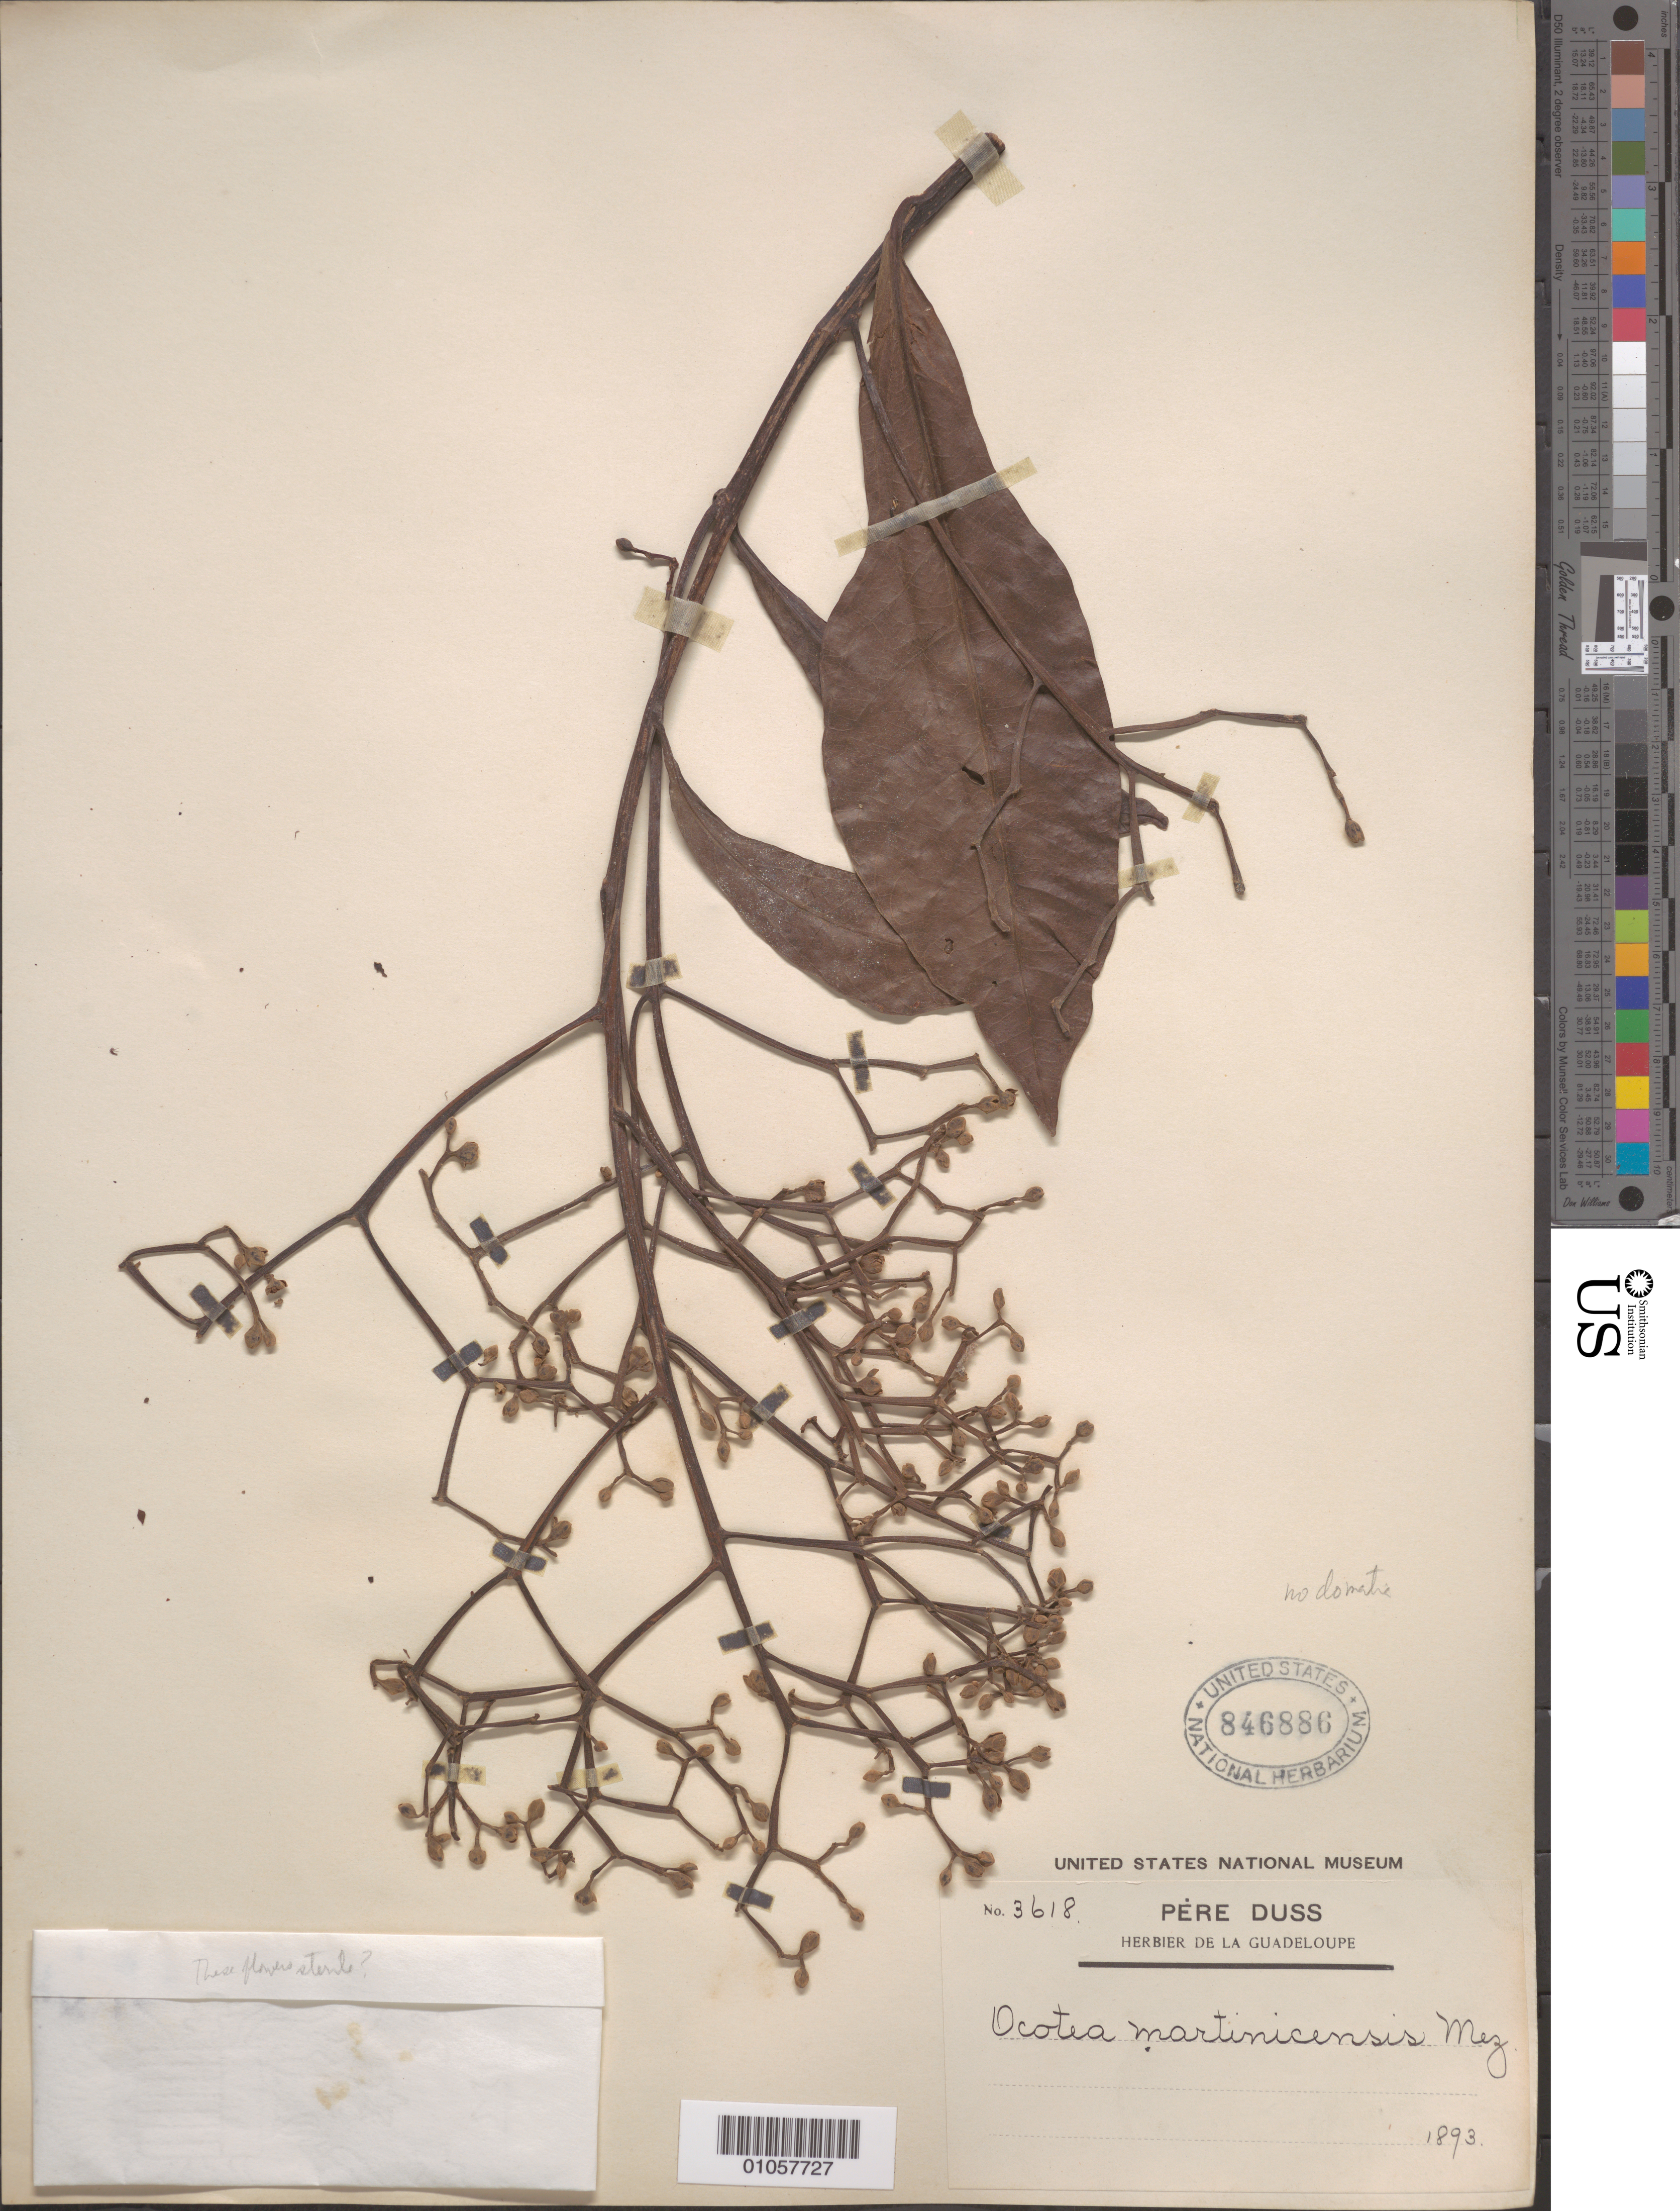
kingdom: Plantae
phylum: Tracheophyta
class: Magnoliopsida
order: Laurales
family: Lauraceae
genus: Ocotea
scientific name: Ocotea martinicensis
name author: Mez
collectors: Père Duss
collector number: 3618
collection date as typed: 1893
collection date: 1893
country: Guadeloupe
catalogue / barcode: US 846886